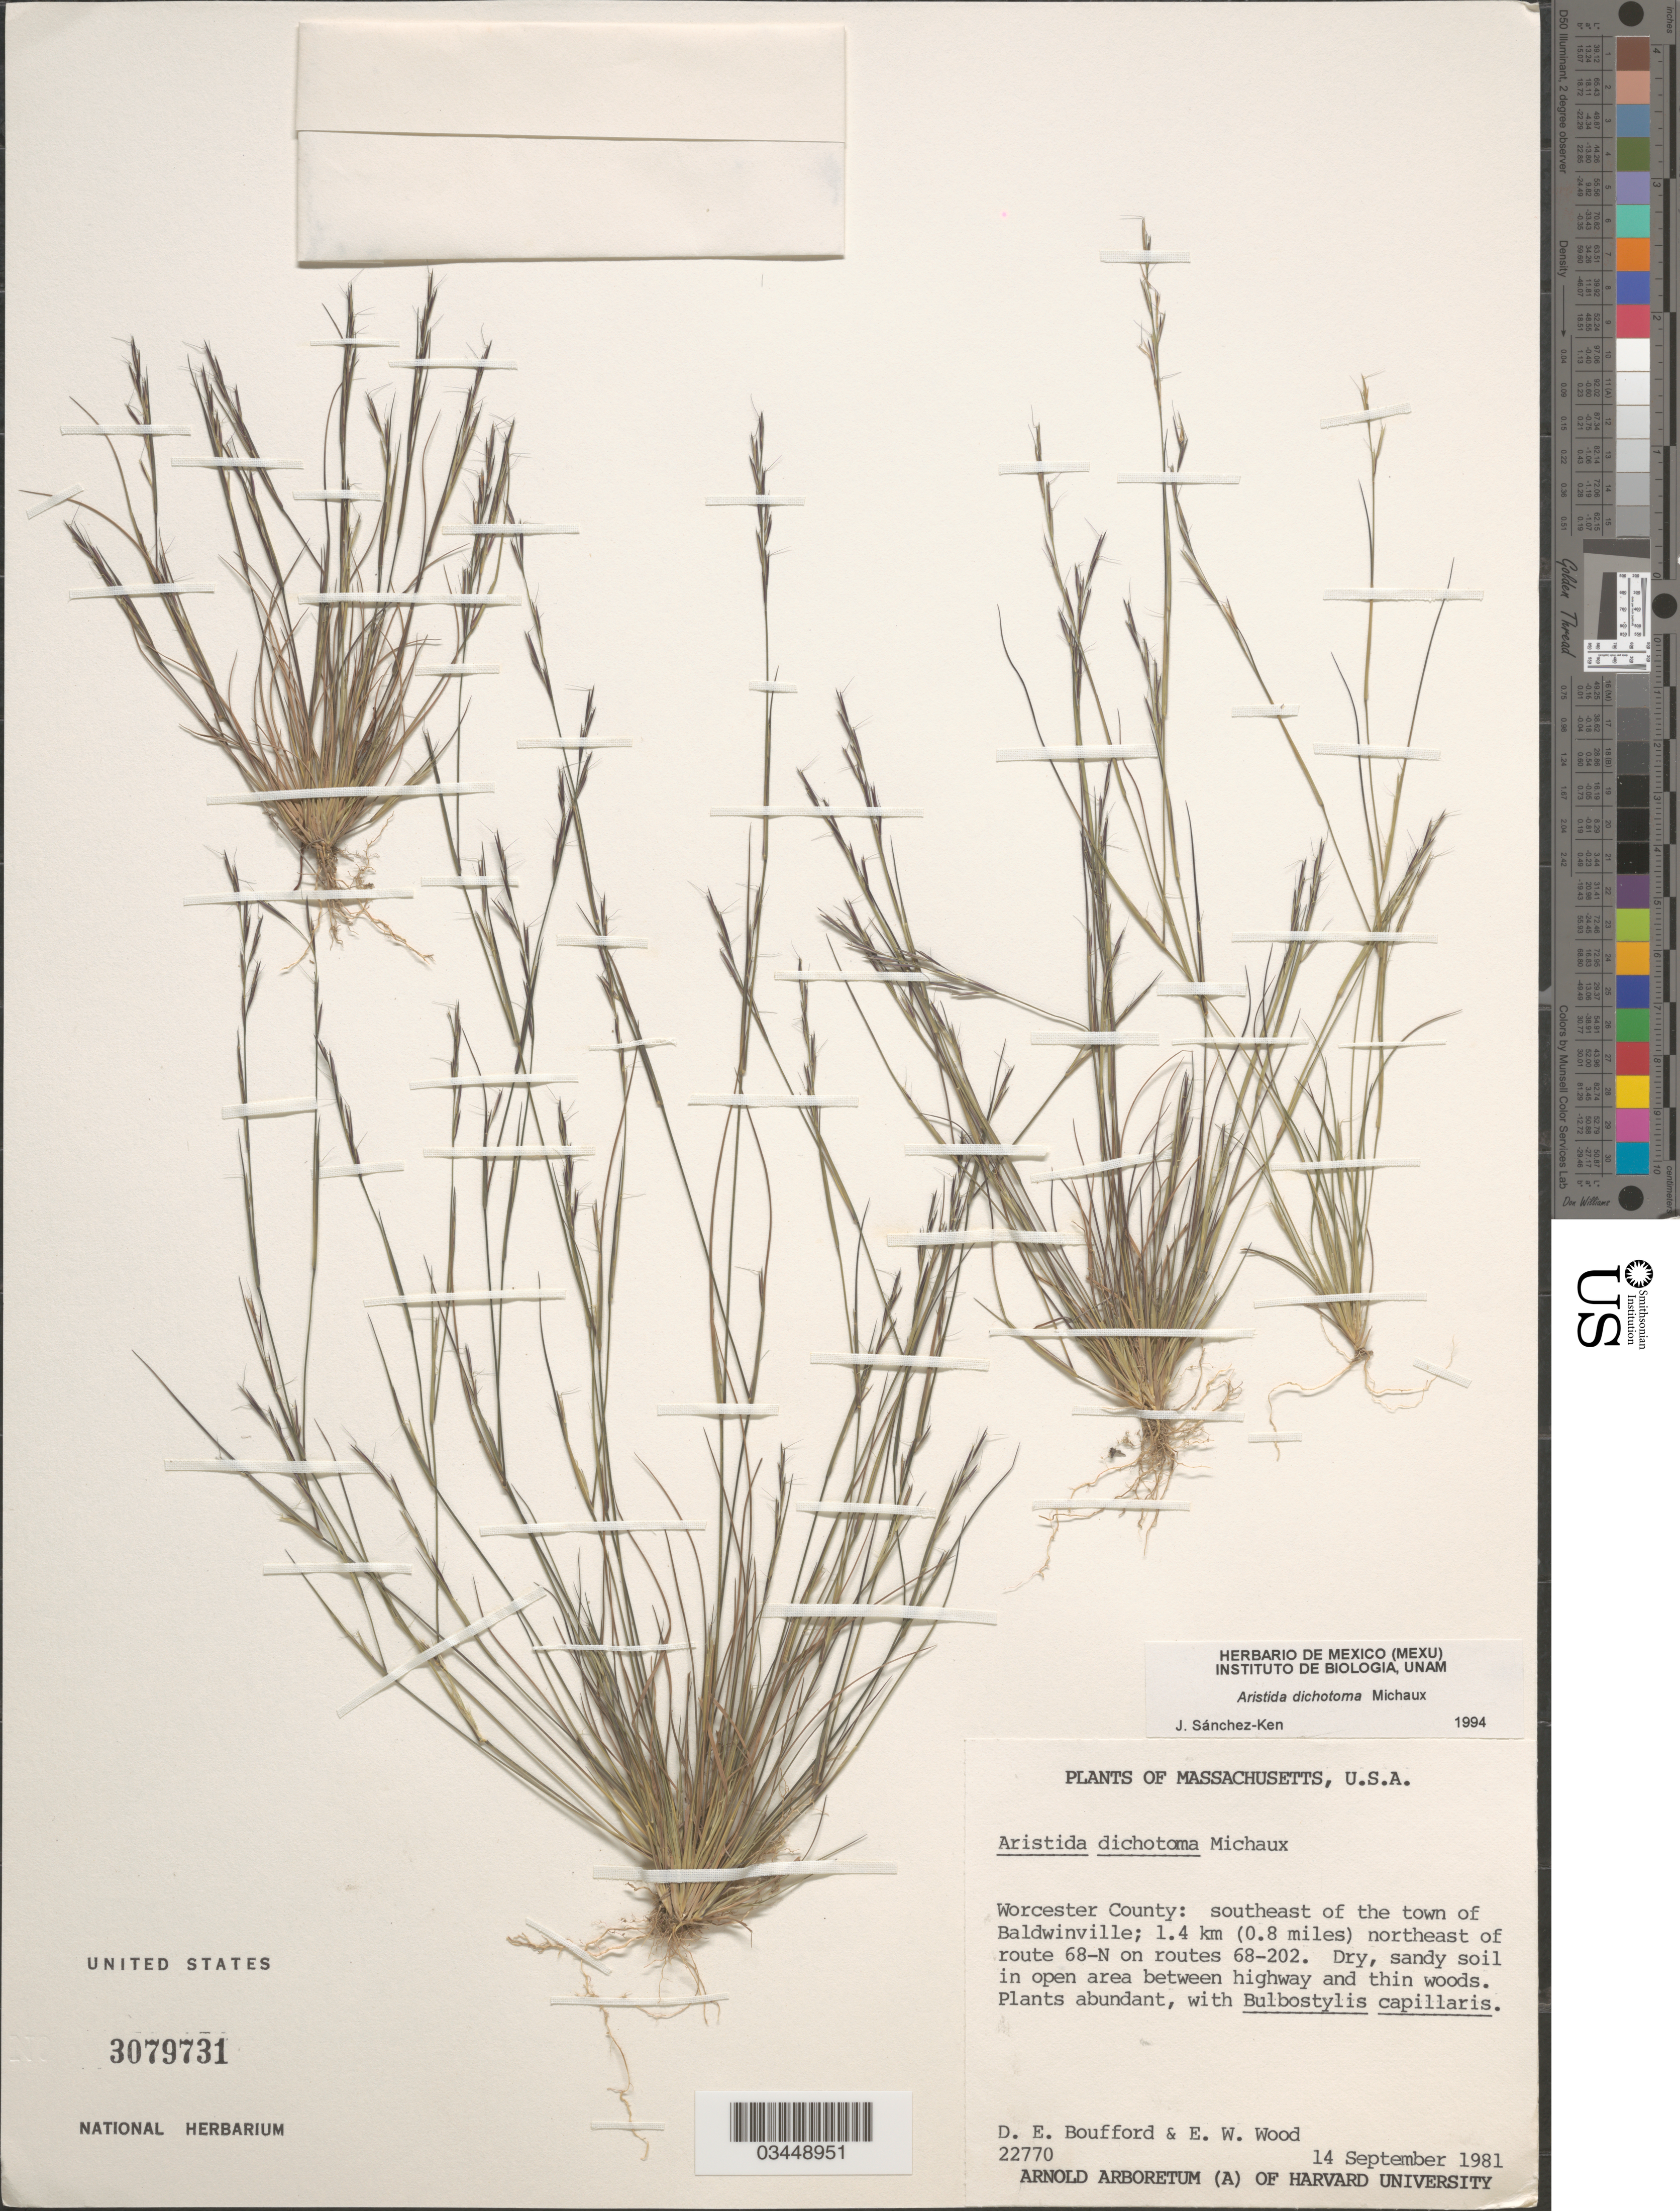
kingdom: Plantae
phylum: Tracheophyta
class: Liliopsida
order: Poales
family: Poaceae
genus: Aristida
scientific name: Aristida dichotoma var. dichotoma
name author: Michx.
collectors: D. E. Boufford & E. Wood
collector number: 22770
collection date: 1981-09-14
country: United States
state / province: Massachusetts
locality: Worcester County: southeast of the town of Baldwinville; 1.4 km (0.8 miles) northeast of route 68-N on routes 68-202.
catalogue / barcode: US 3079731